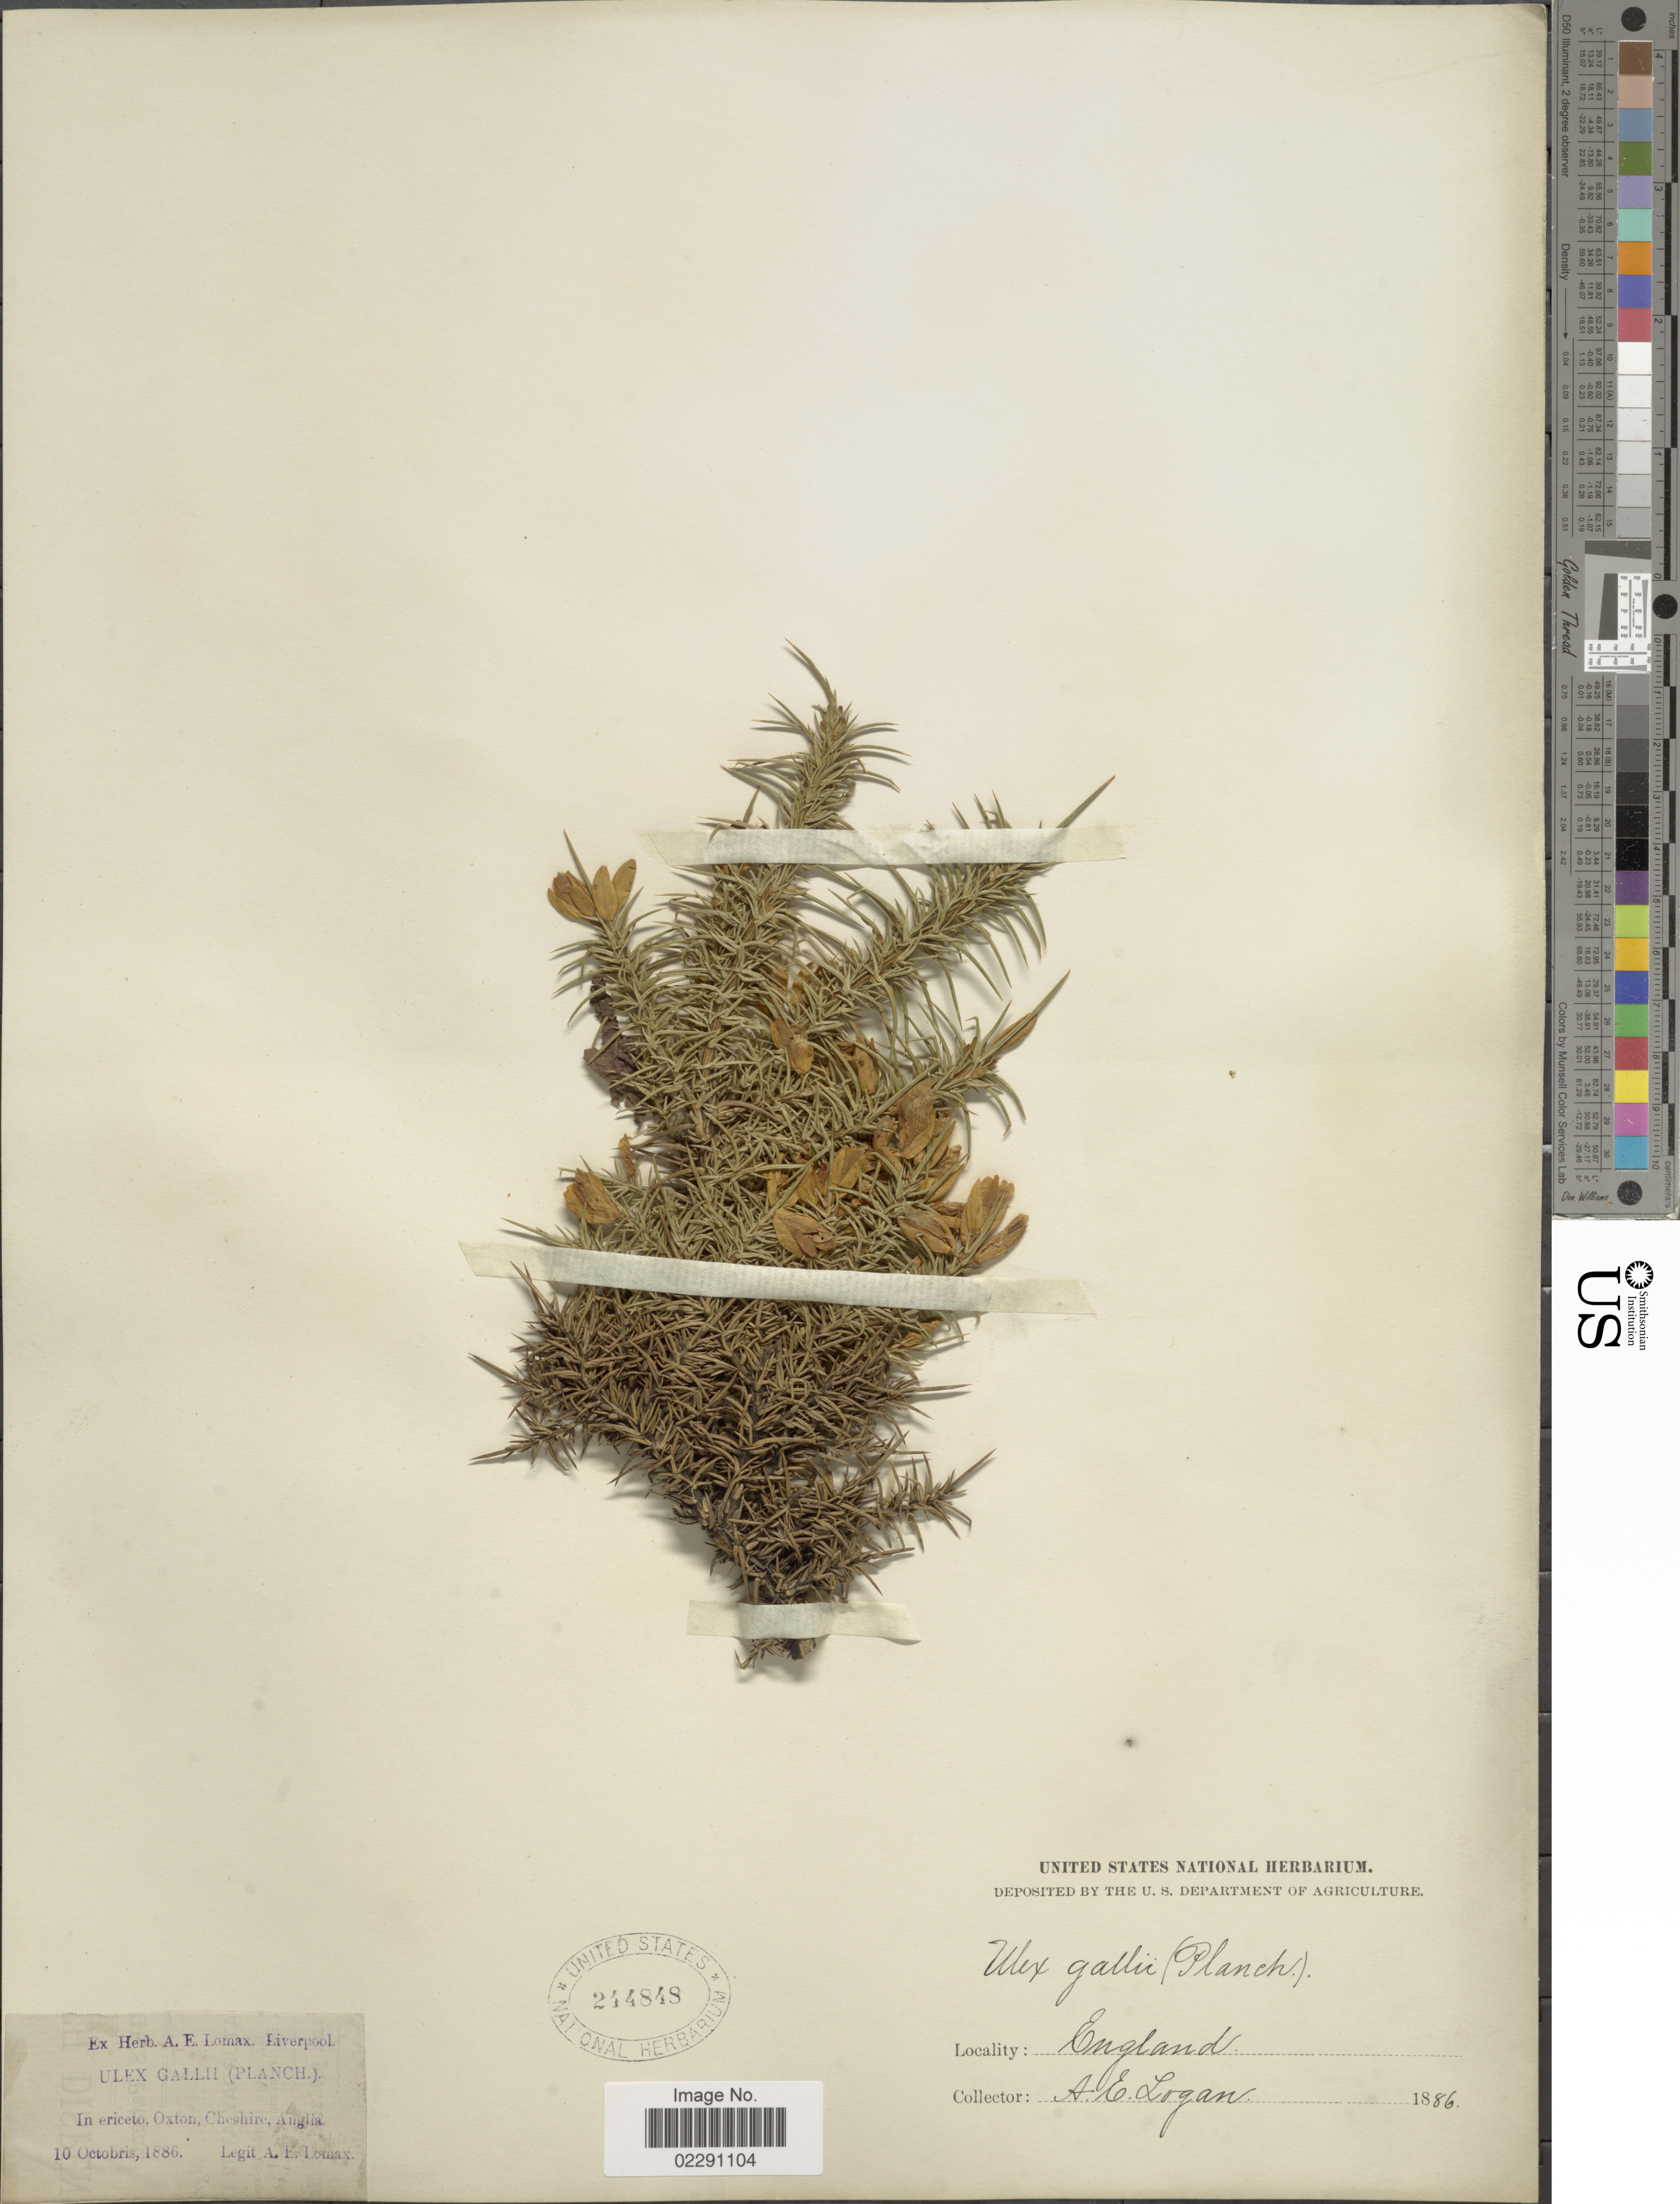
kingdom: Plantae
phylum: Tracheophyta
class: Magnoliopsida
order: Fabales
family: Fabaceae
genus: Ulex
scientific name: Ulex gallii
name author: Planch.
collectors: A. Lomax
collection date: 1886-10-10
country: United Kingdom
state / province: England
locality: Oxton, Cheshire, Anglia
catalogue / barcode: US 244848